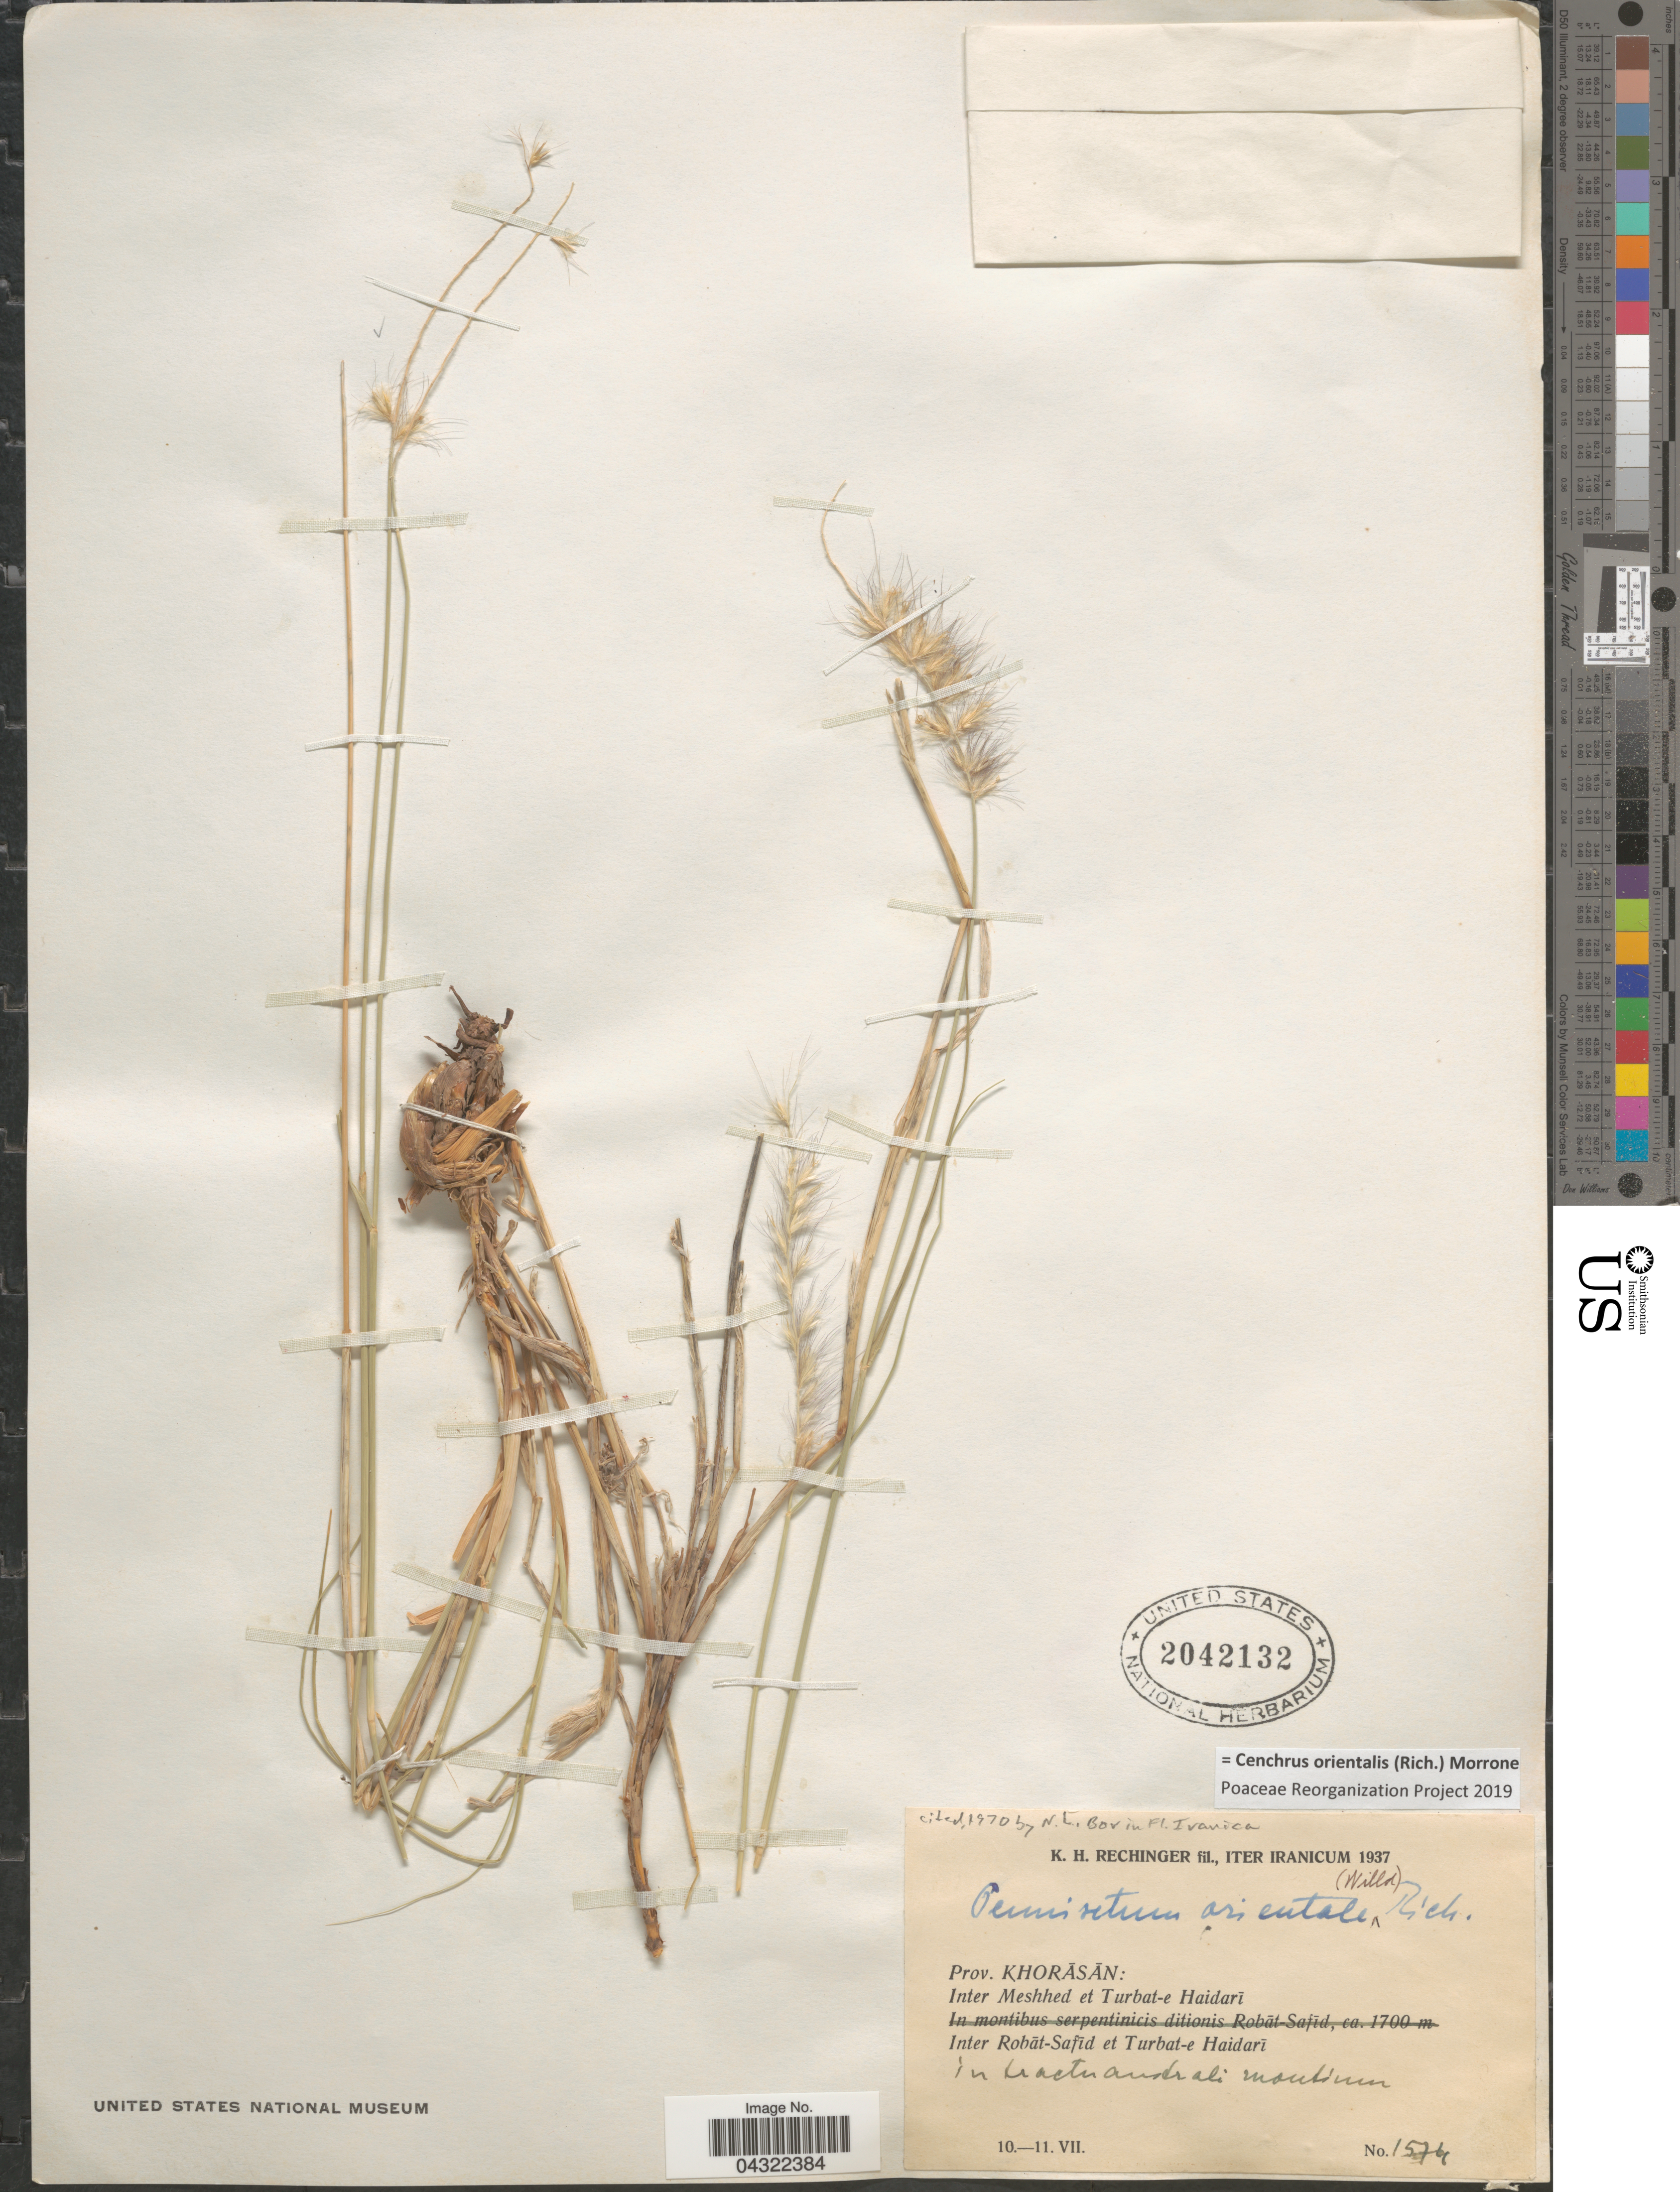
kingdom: Plantae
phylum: Tracheophyta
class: Liliopsida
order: Poales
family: Poaceae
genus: Cenchrus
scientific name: Cenchrus orientalis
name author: (Rich.) Morrone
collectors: K. H. Rechinger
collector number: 1574*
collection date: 1937-07-10/1937-07-11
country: Iran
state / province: Khorasan [obsolete]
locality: Iter Iranicum 1937. Inter Meshhed et Turbat-e Haidarī. Inter Robāt-Safīd et Turbat-e Haidarī.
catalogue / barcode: US 2042132